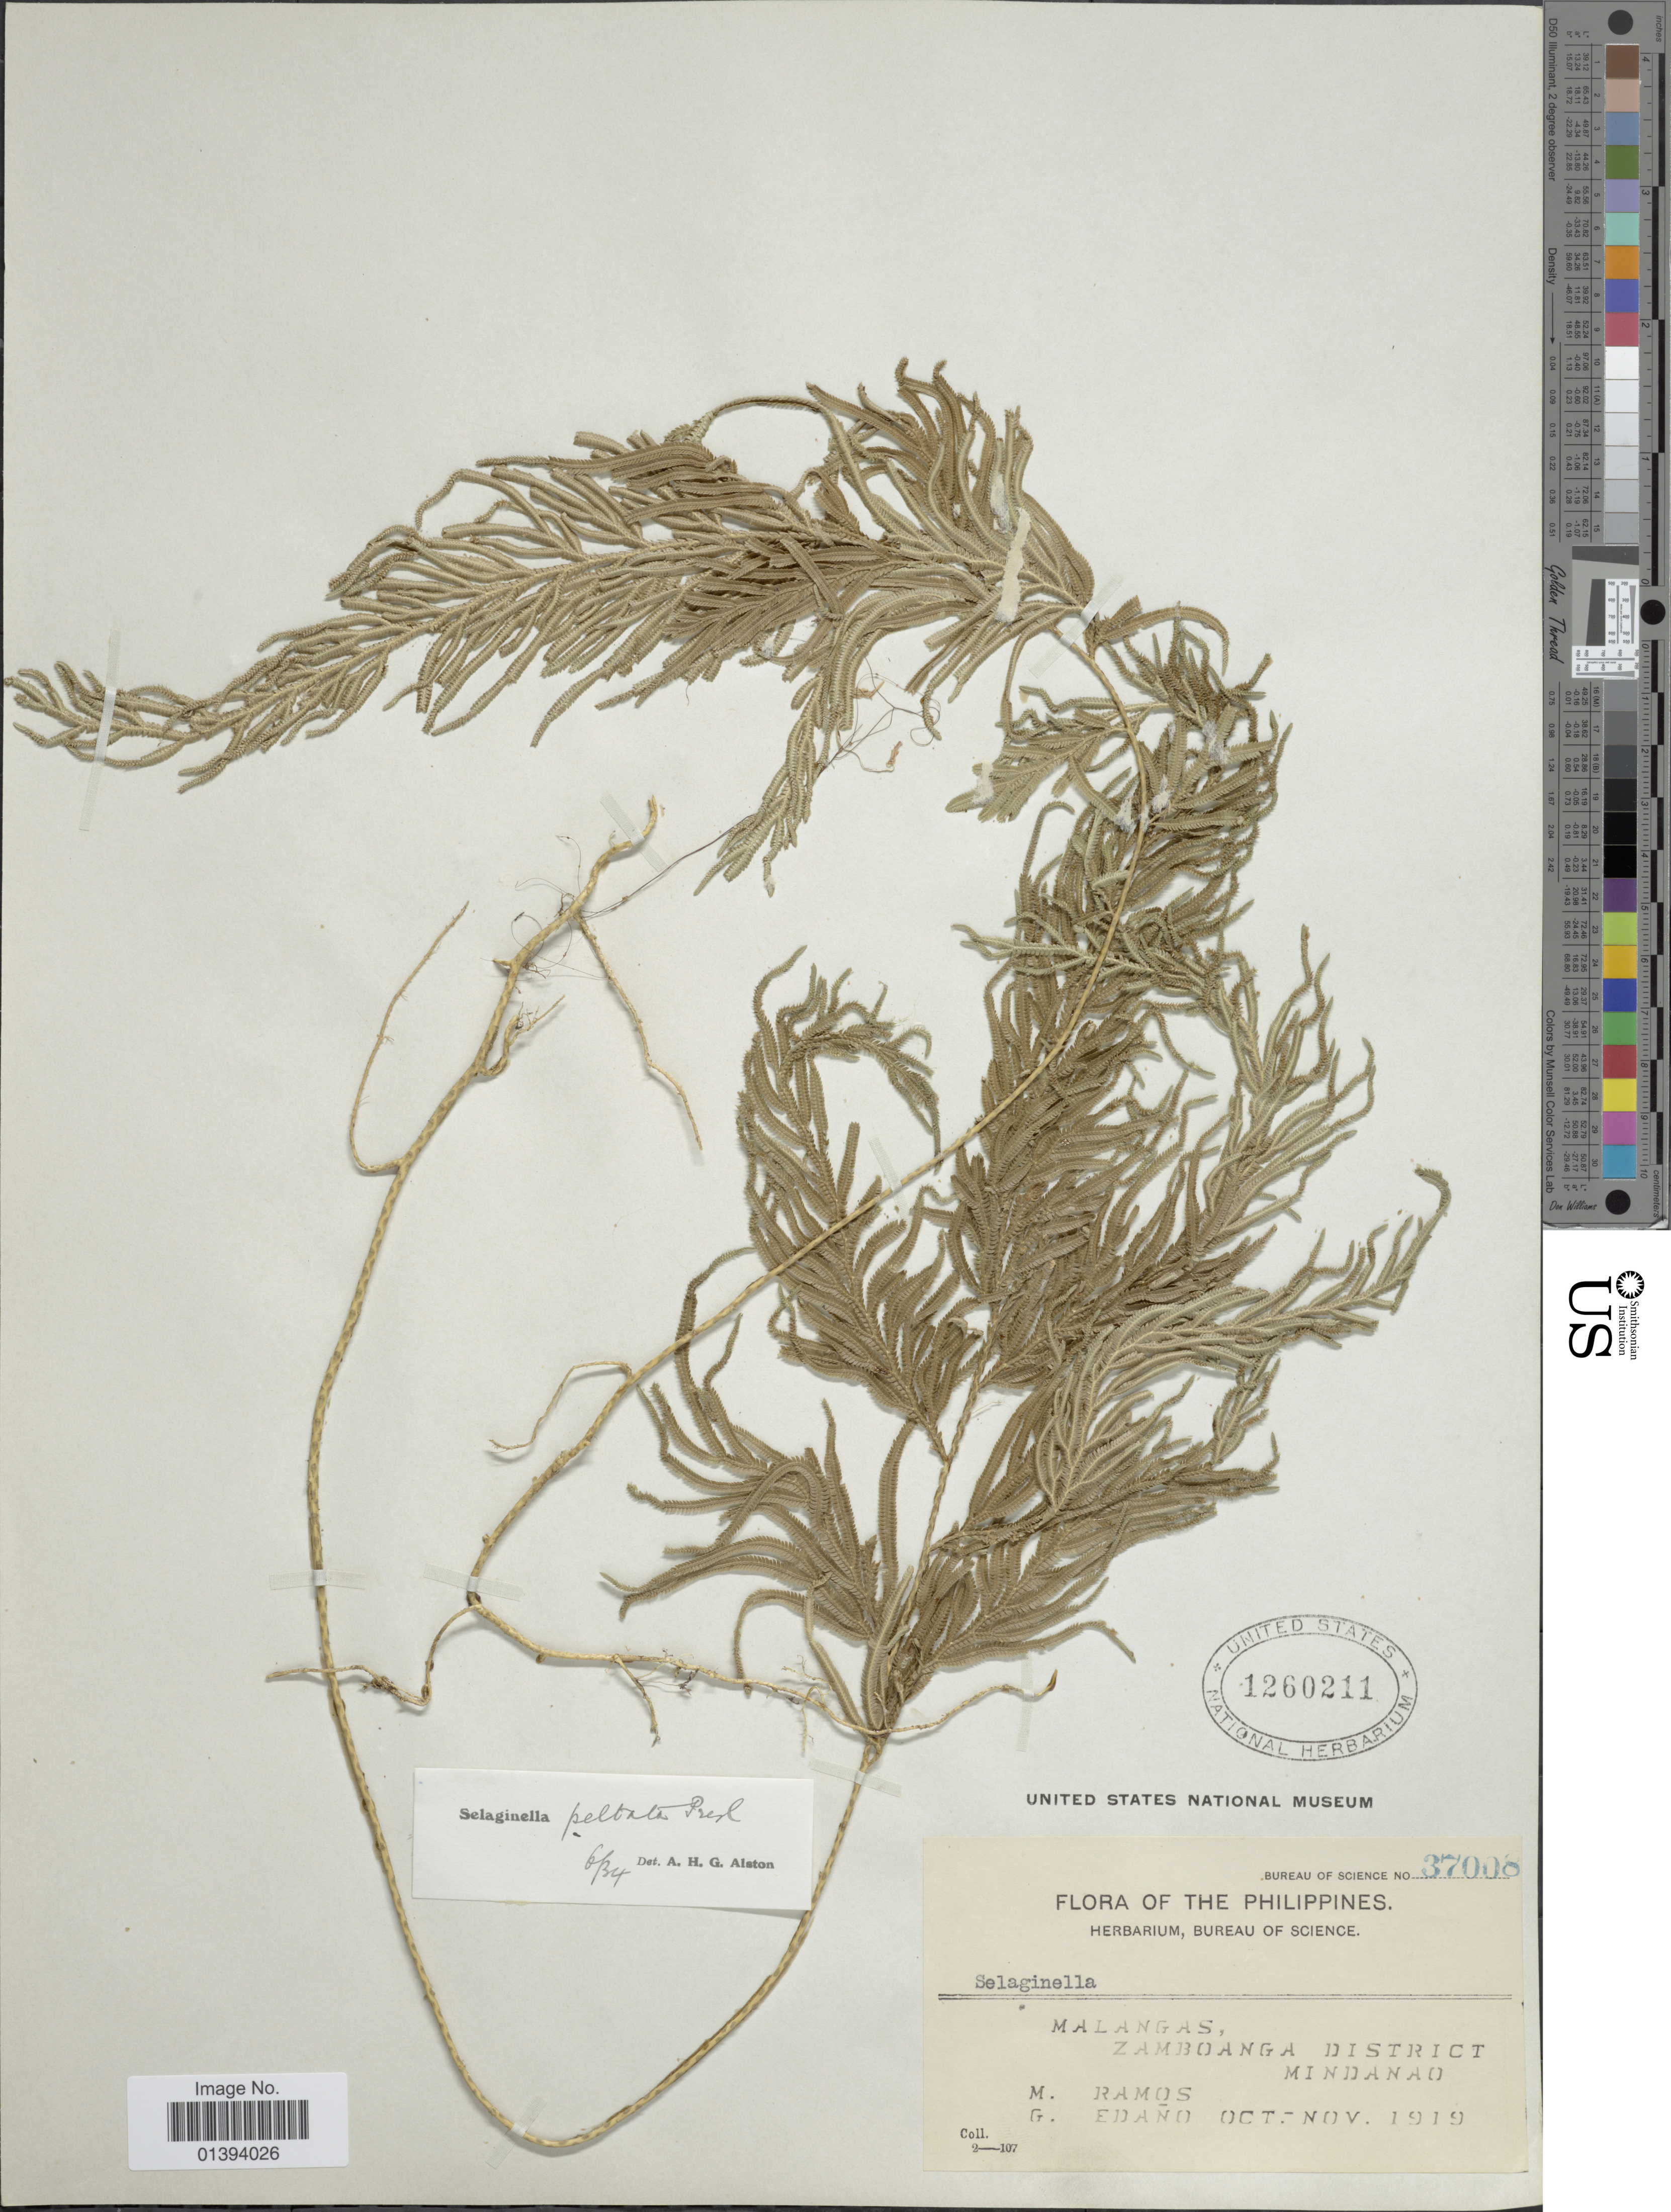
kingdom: Plantae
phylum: Tracheophyta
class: Lycopodiopsida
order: Selaginellales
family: Selaginellaceae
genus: Selaginella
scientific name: Selaginella peltata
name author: C. Presl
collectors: M. Ramos & G. Edaño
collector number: Bureau of Science 37008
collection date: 1919-10/1919-11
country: Philippines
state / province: Northern Mindanao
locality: Malangas, Zamboanga, District, Mindanao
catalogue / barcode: US 1260211